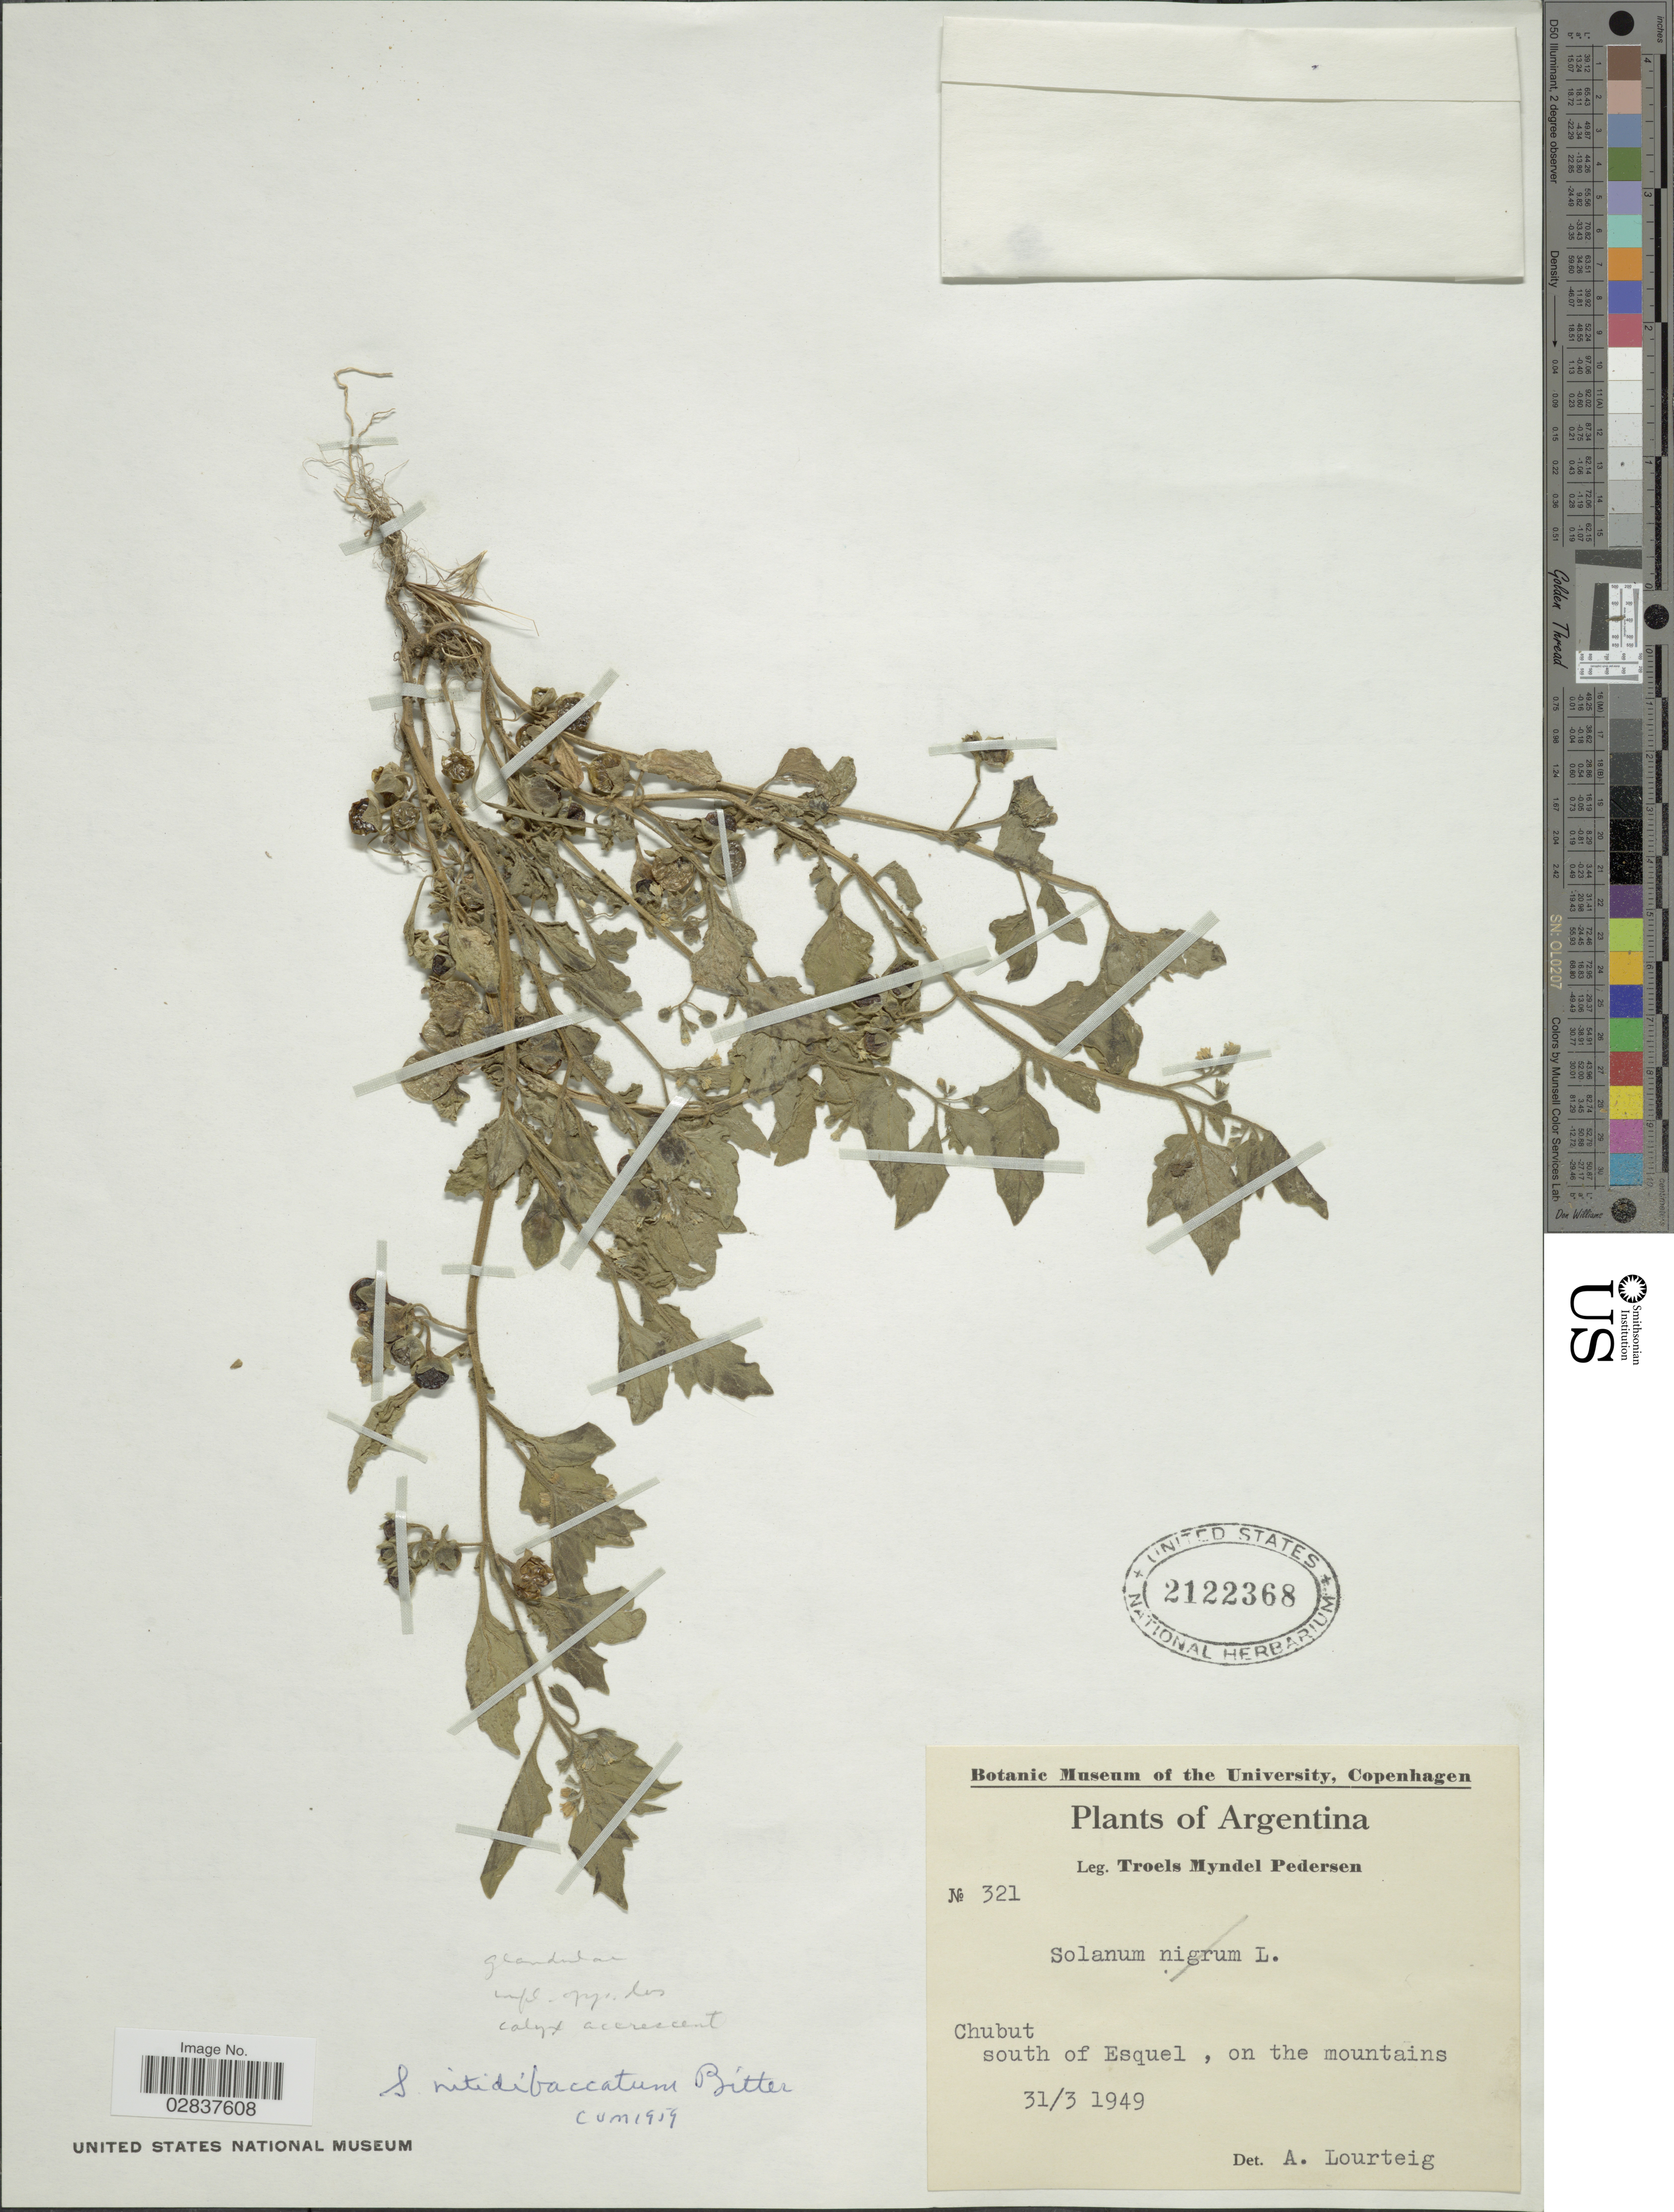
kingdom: Plantae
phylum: Tracheophyta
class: Magnoliopsida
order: Solanales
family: Solanaceae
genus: Solanum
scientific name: Solanum nitidibaccatum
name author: Bitter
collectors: T. Pederson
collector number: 321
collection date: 1949-03-31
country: Argentina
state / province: Chubut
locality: South of Esquel, on the mountains.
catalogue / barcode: US 2122368